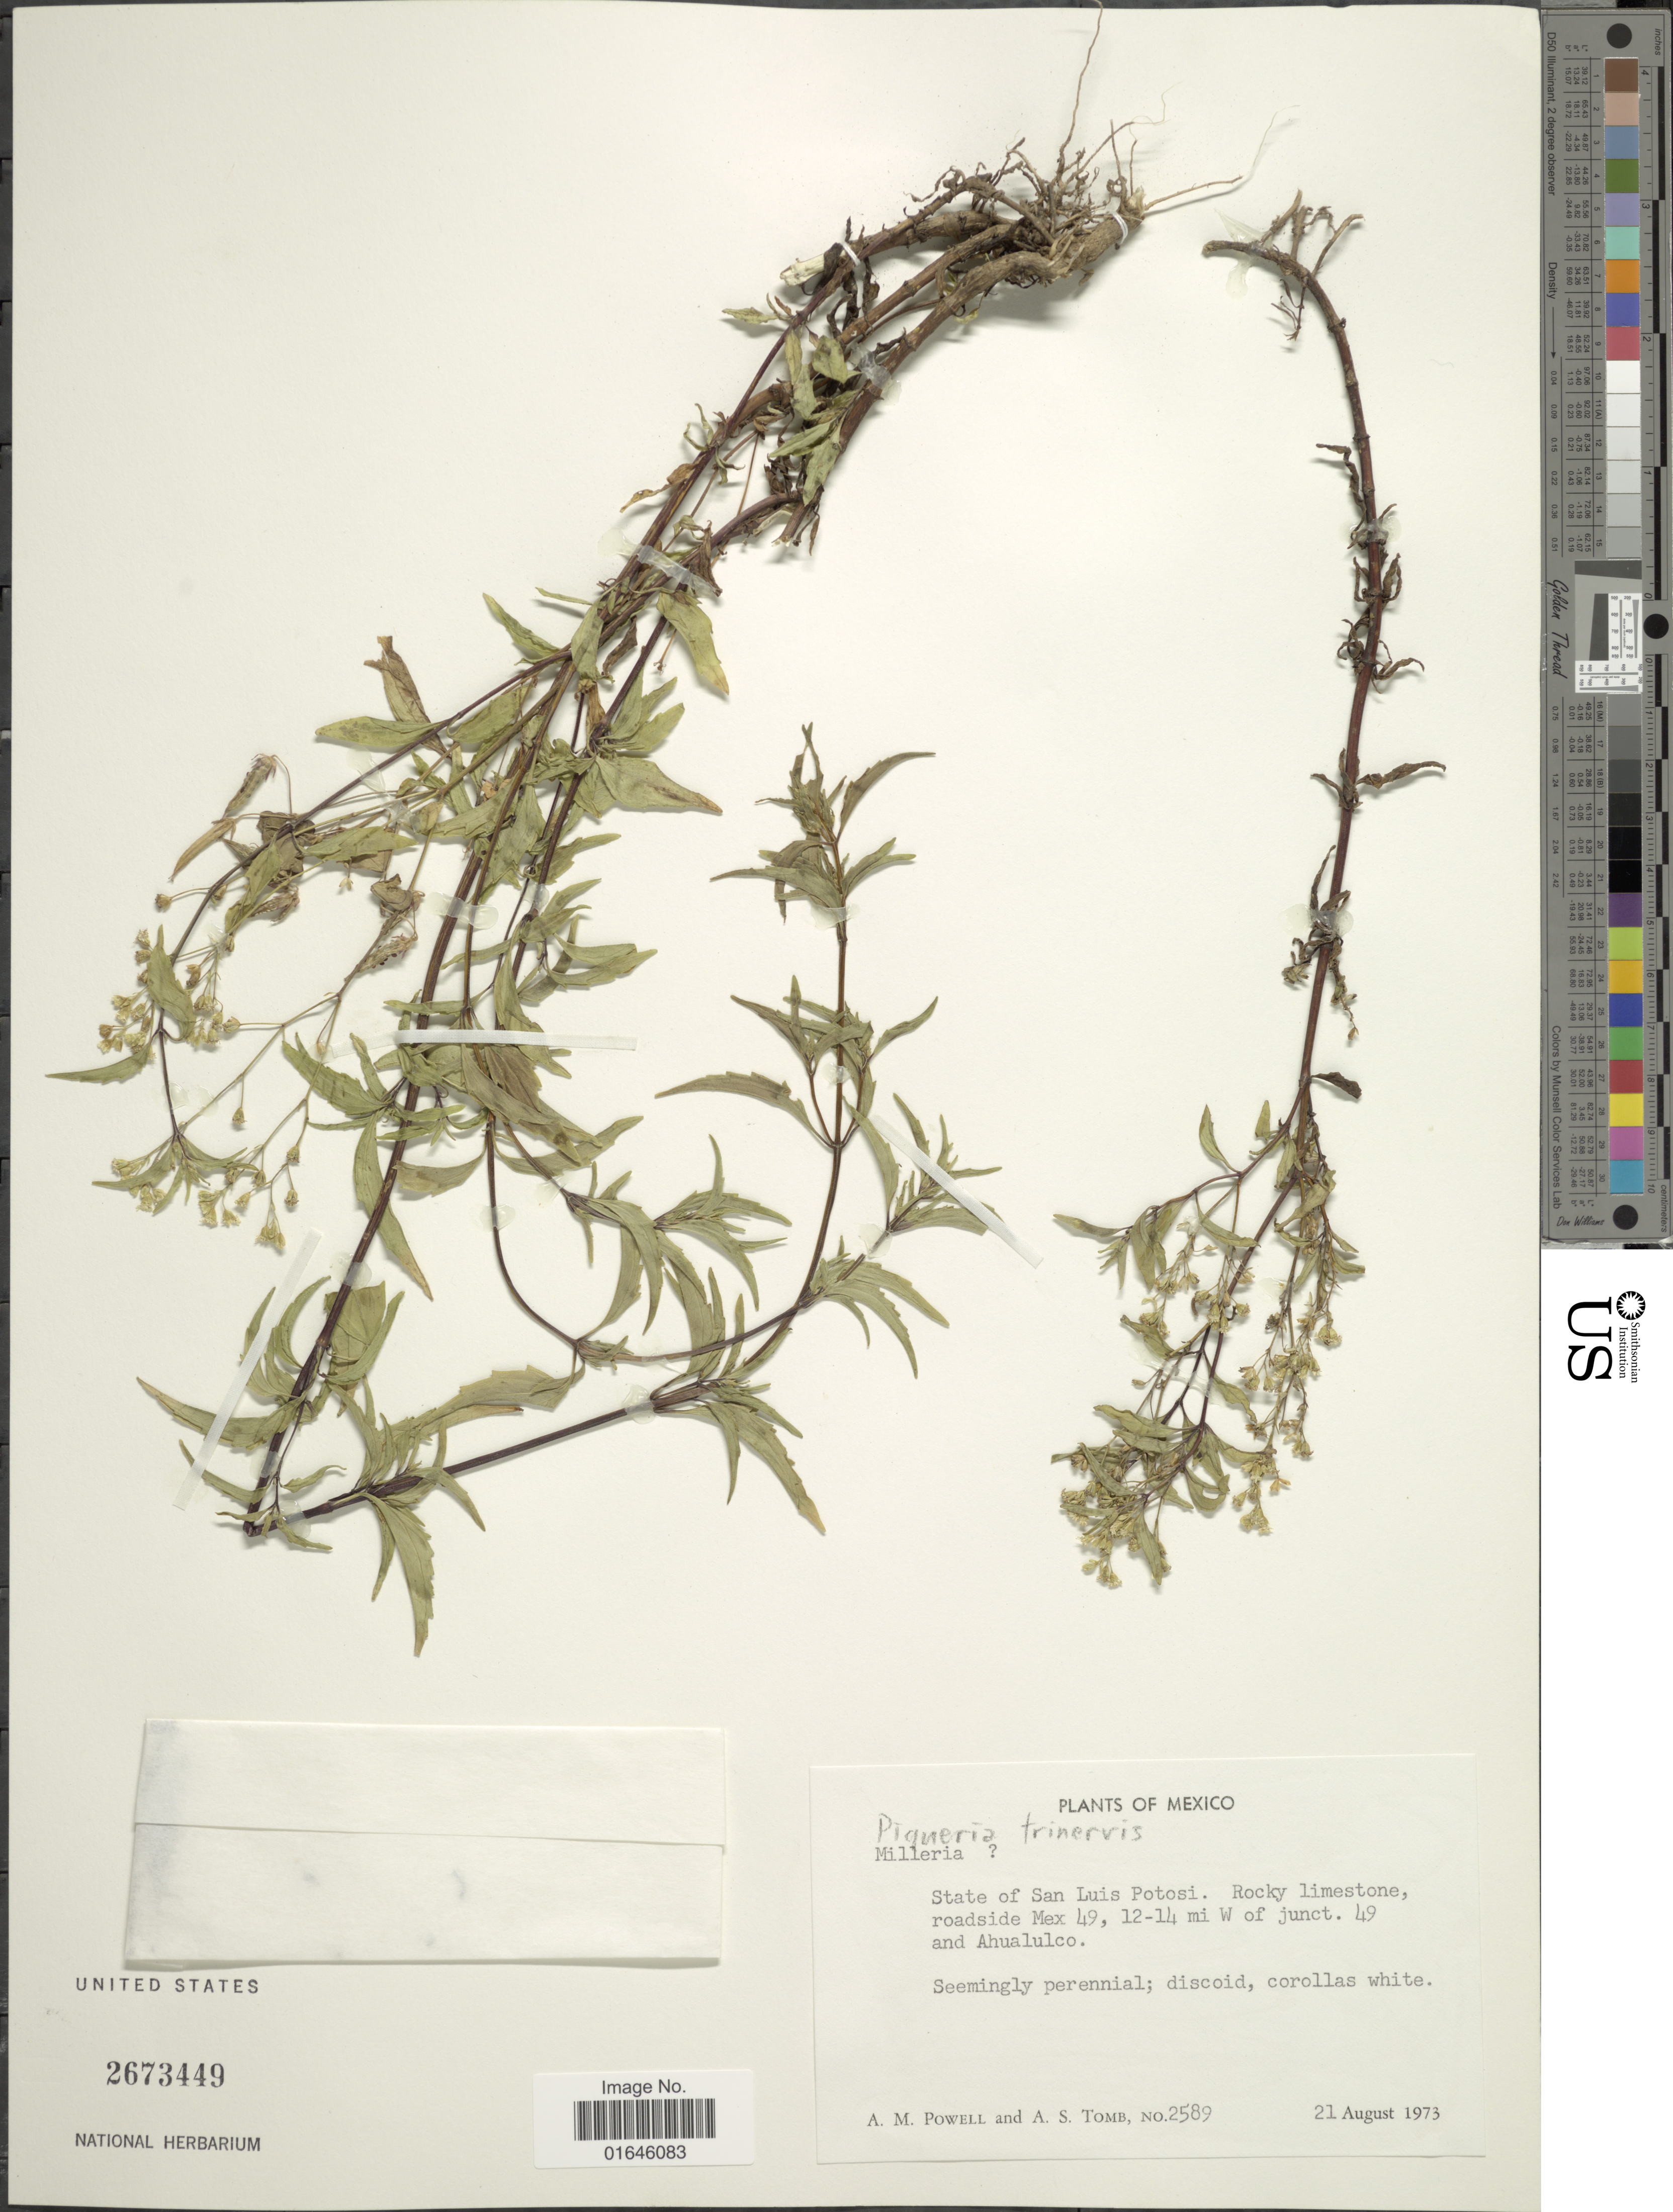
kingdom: Plantae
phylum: Tracheophyta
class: Magnoliopsida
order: Asterales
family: Asteraceae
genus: Piqueria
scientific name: Piqueria trinervia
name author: Cav.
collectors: A. M. Powell & A. Tomb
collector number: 2586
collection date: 1973-08-21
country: Mexico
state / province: San Luis Potosí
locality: Rocky limestone, roadside Mex 49, 12-14 mi W of junct. 49 and Ahualulco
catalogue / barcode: US 2673449